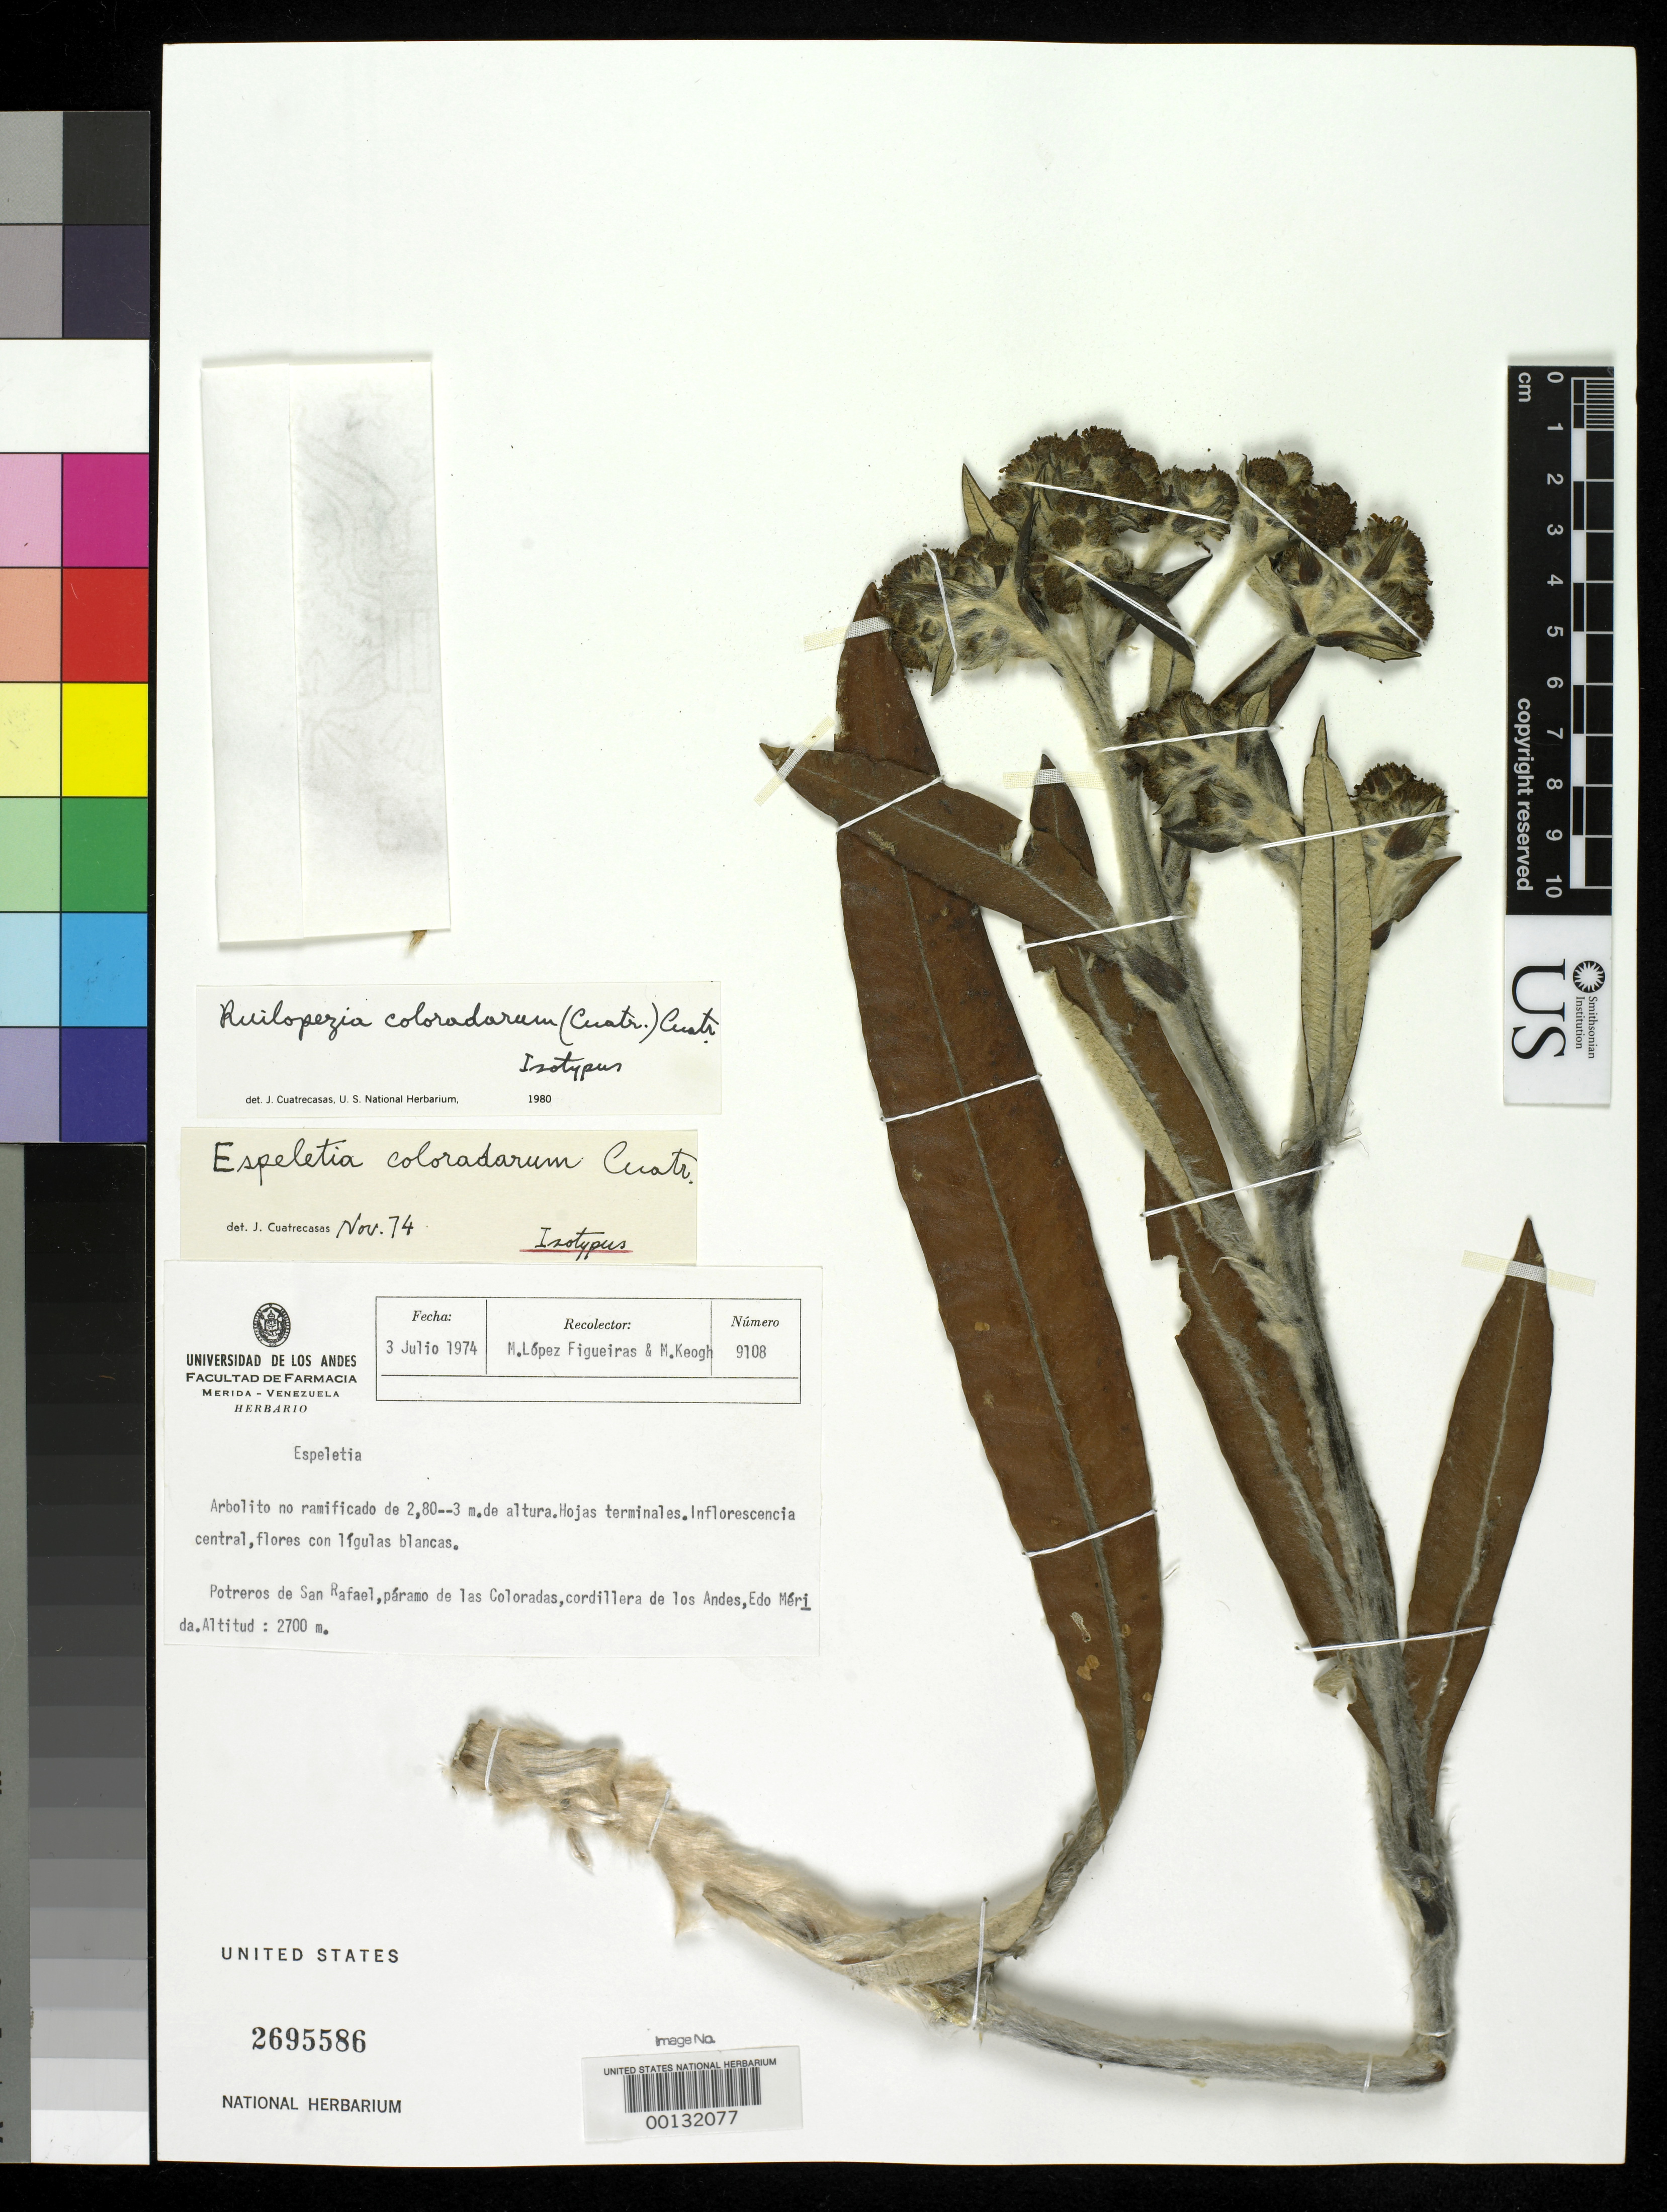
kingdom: Plantae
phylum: Tracheophyta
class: Magnoliopsida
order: Asterales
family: Asteraceae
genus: Espeletia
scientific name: Espeletia coloradarum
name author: Cuatrec.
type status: Isotype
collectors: M. López Figueiras & M. Keogh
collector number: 9108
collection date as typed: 03 Jul 1974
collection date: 1974-07-03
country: Venezuela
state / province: Mérida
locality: Potreros de San Rafael, Páramo de las Coloradas, Cordillera de Los Andes.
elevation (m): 2700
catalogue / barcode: US 2695586